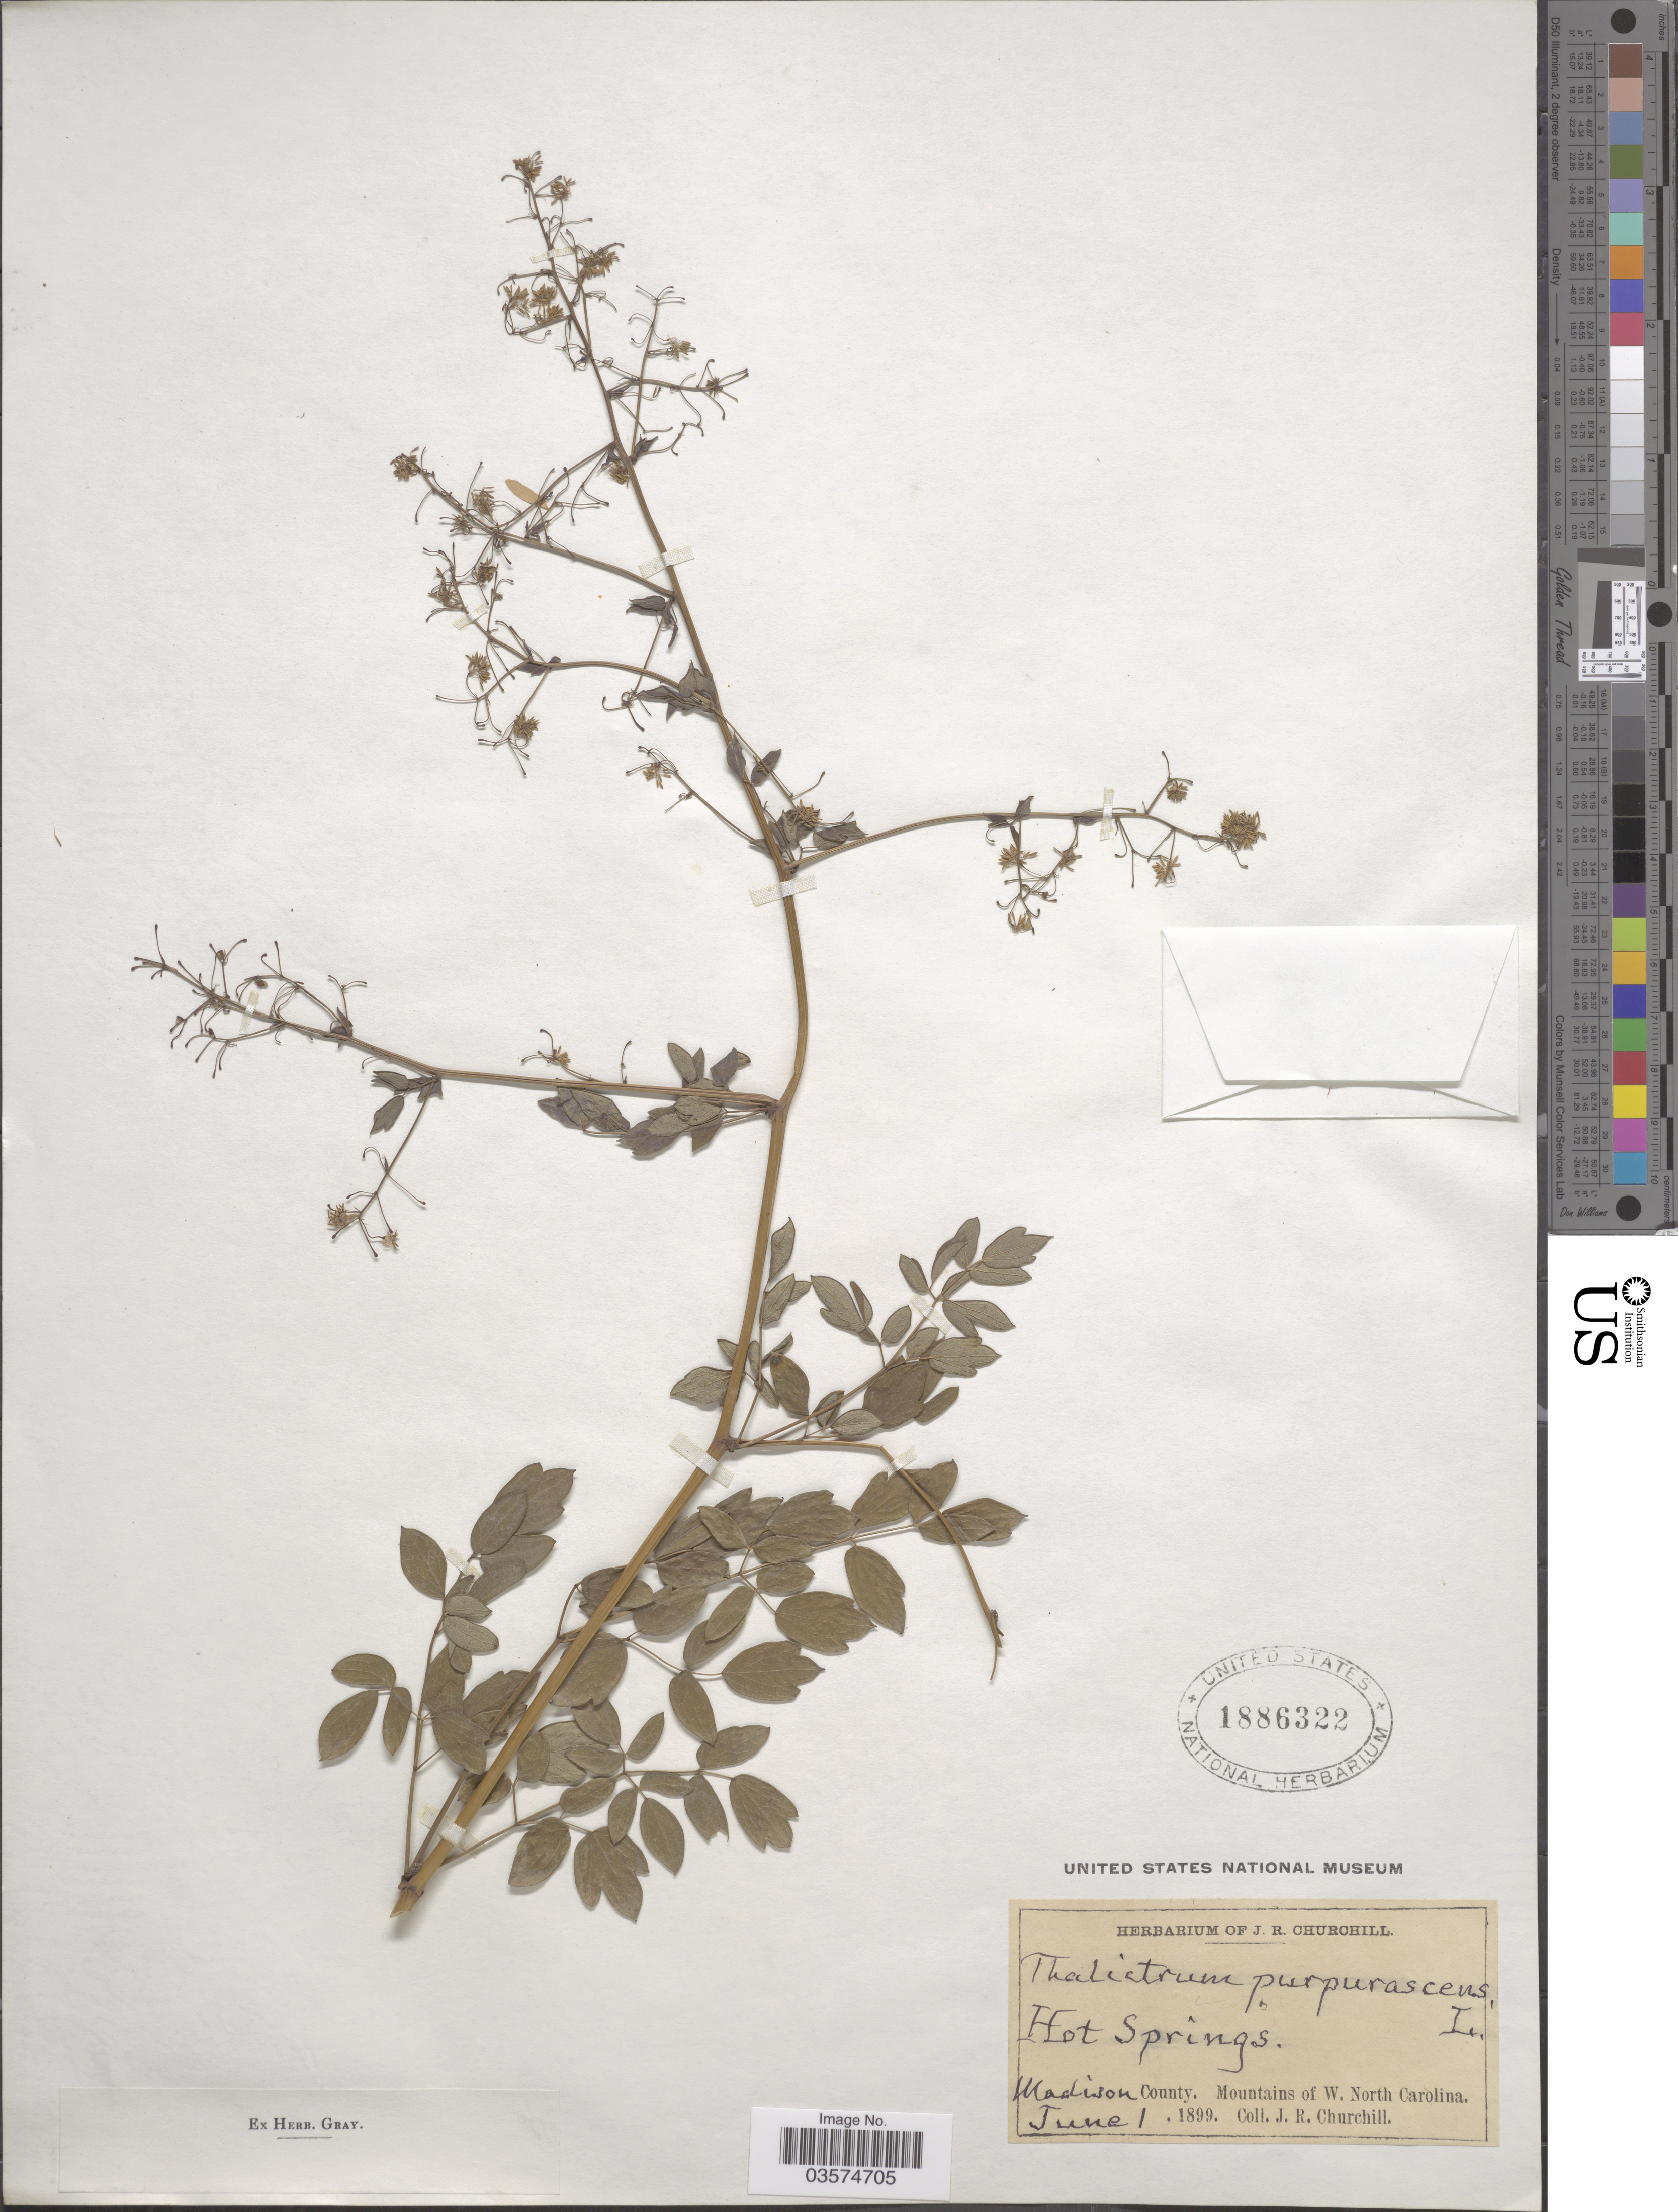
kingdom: Plantae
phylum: Tracheophyta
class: Magnoliopsida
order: Ranunculales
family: Ranunculaceae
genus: Thalictrum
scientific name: Thalictrum sp.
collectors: J. Churchill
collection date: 1899-06-01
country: United States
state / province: North Carolina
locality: Hot Springs. Madison County.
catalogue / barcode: US 1886322